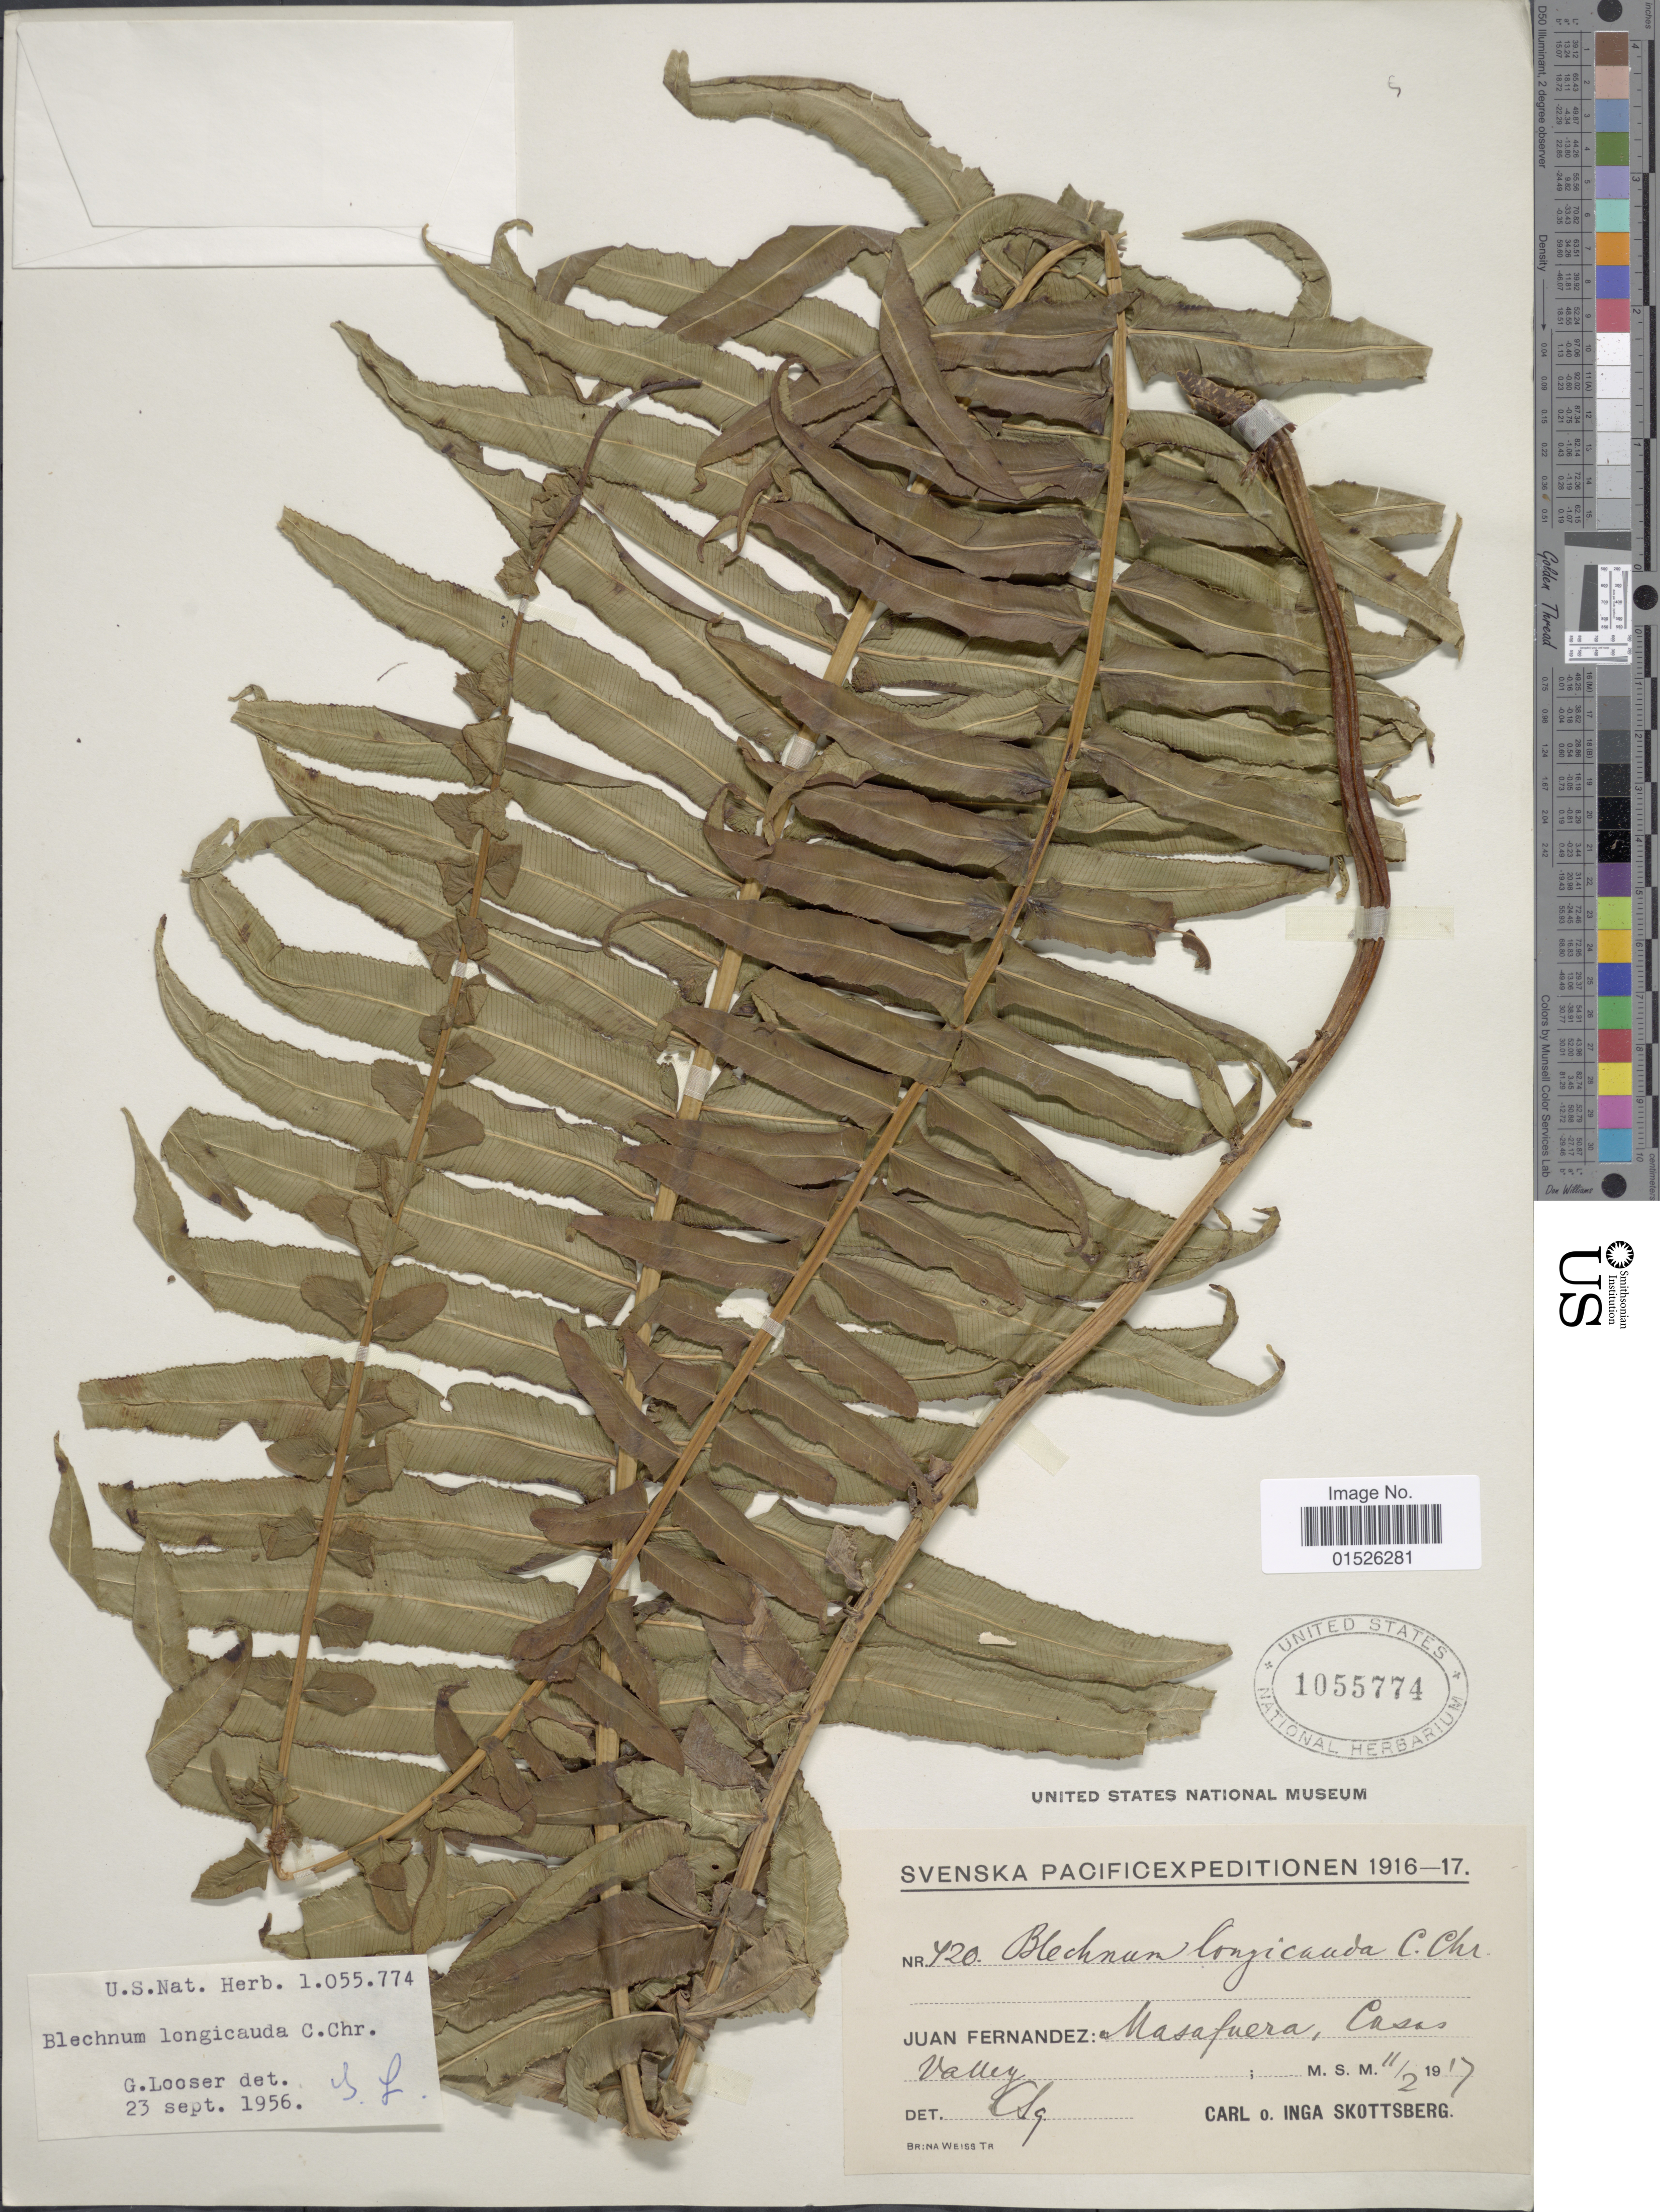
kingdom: Plantae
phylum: Tracheophyta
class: Polypodiopsida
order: Polypodiales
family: Blechnaceae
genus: Blechnum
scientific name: Blechnum leyboldtianum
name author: (Phil.) C. Chr.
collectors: C. Skottsberg & I. Skottsberg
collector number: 420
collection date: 1917-02-11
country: Chile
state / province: Valparaíso (V)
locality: Juan Fernandez: Masafuera , Casas Valley.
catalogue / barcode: US 1055774